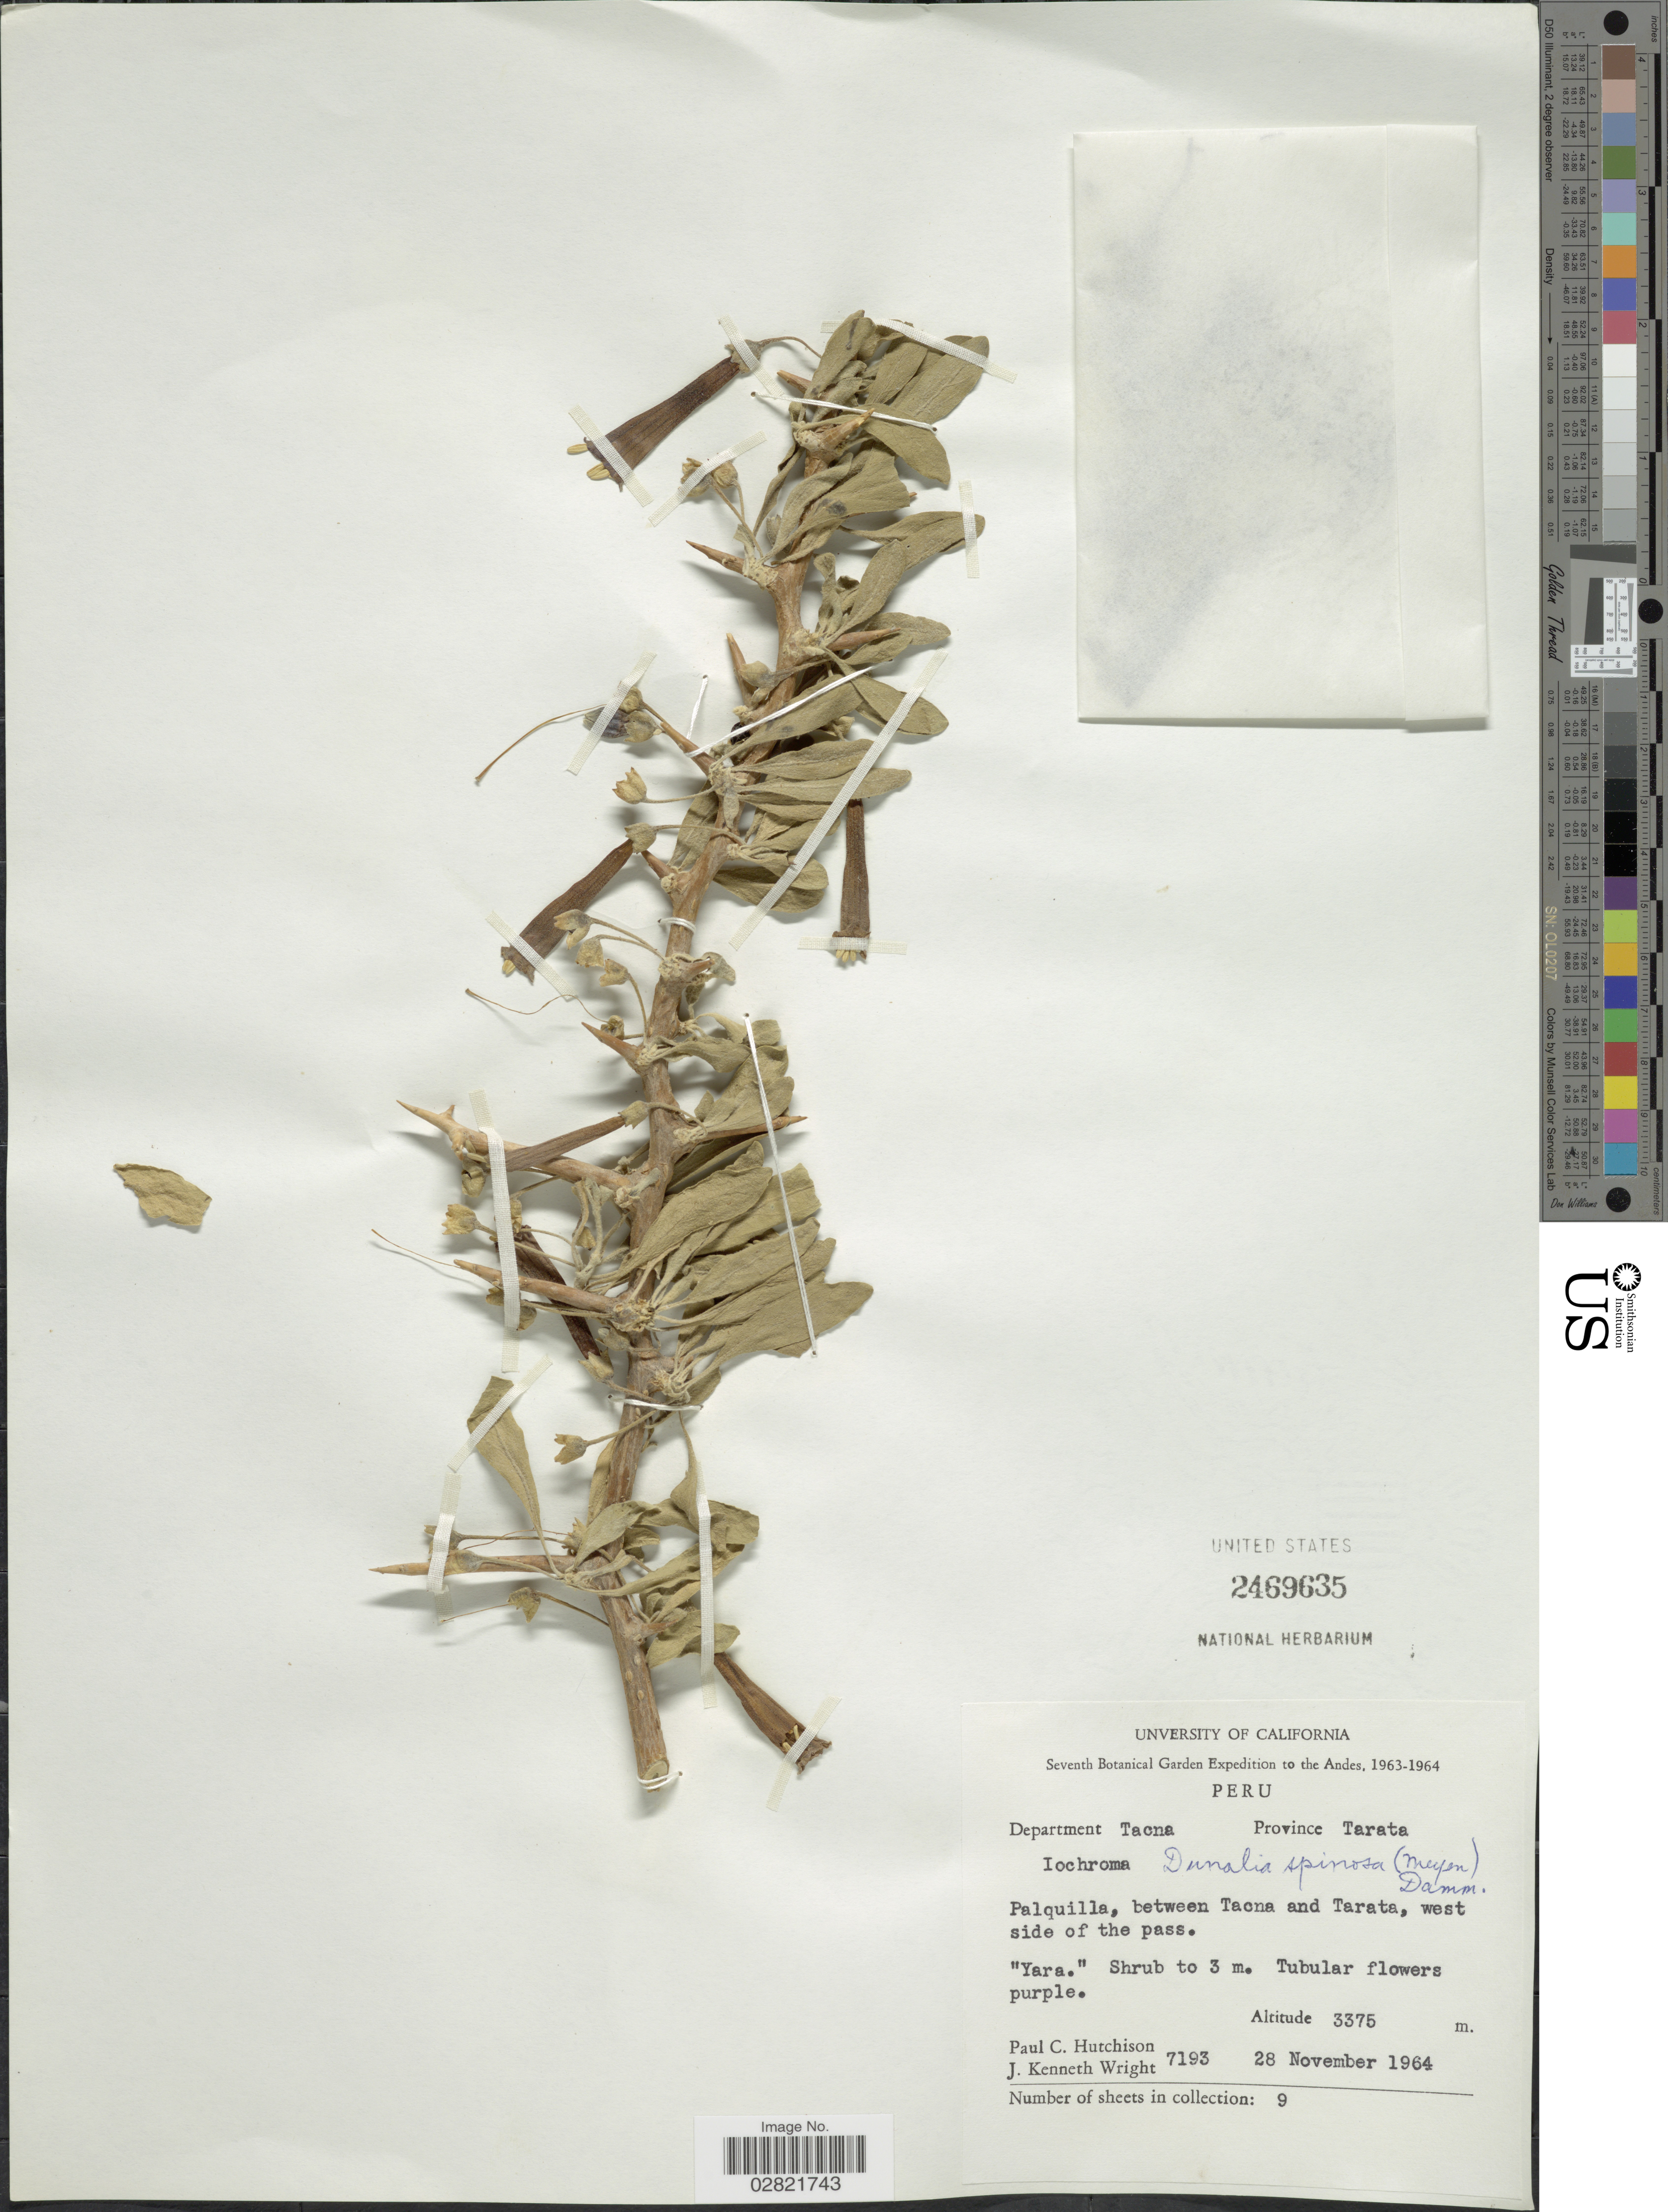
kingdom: Plantae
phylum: Tracheophyta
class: Magnoliopsida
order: Solanales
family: Solanaceae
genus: Dunalia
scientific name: Dunalia spinosa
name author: (Meyen) Dammer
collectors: P. C. Hutchison & J. K. Wright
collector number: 7193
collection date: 1964-11-28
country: Peru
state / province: Tacna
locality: The Andes. Department Tacna. Province Tarata. Palquilla, between Tacna and Tarata, west side of the pass.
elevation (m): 3375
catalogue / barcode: US 2469635